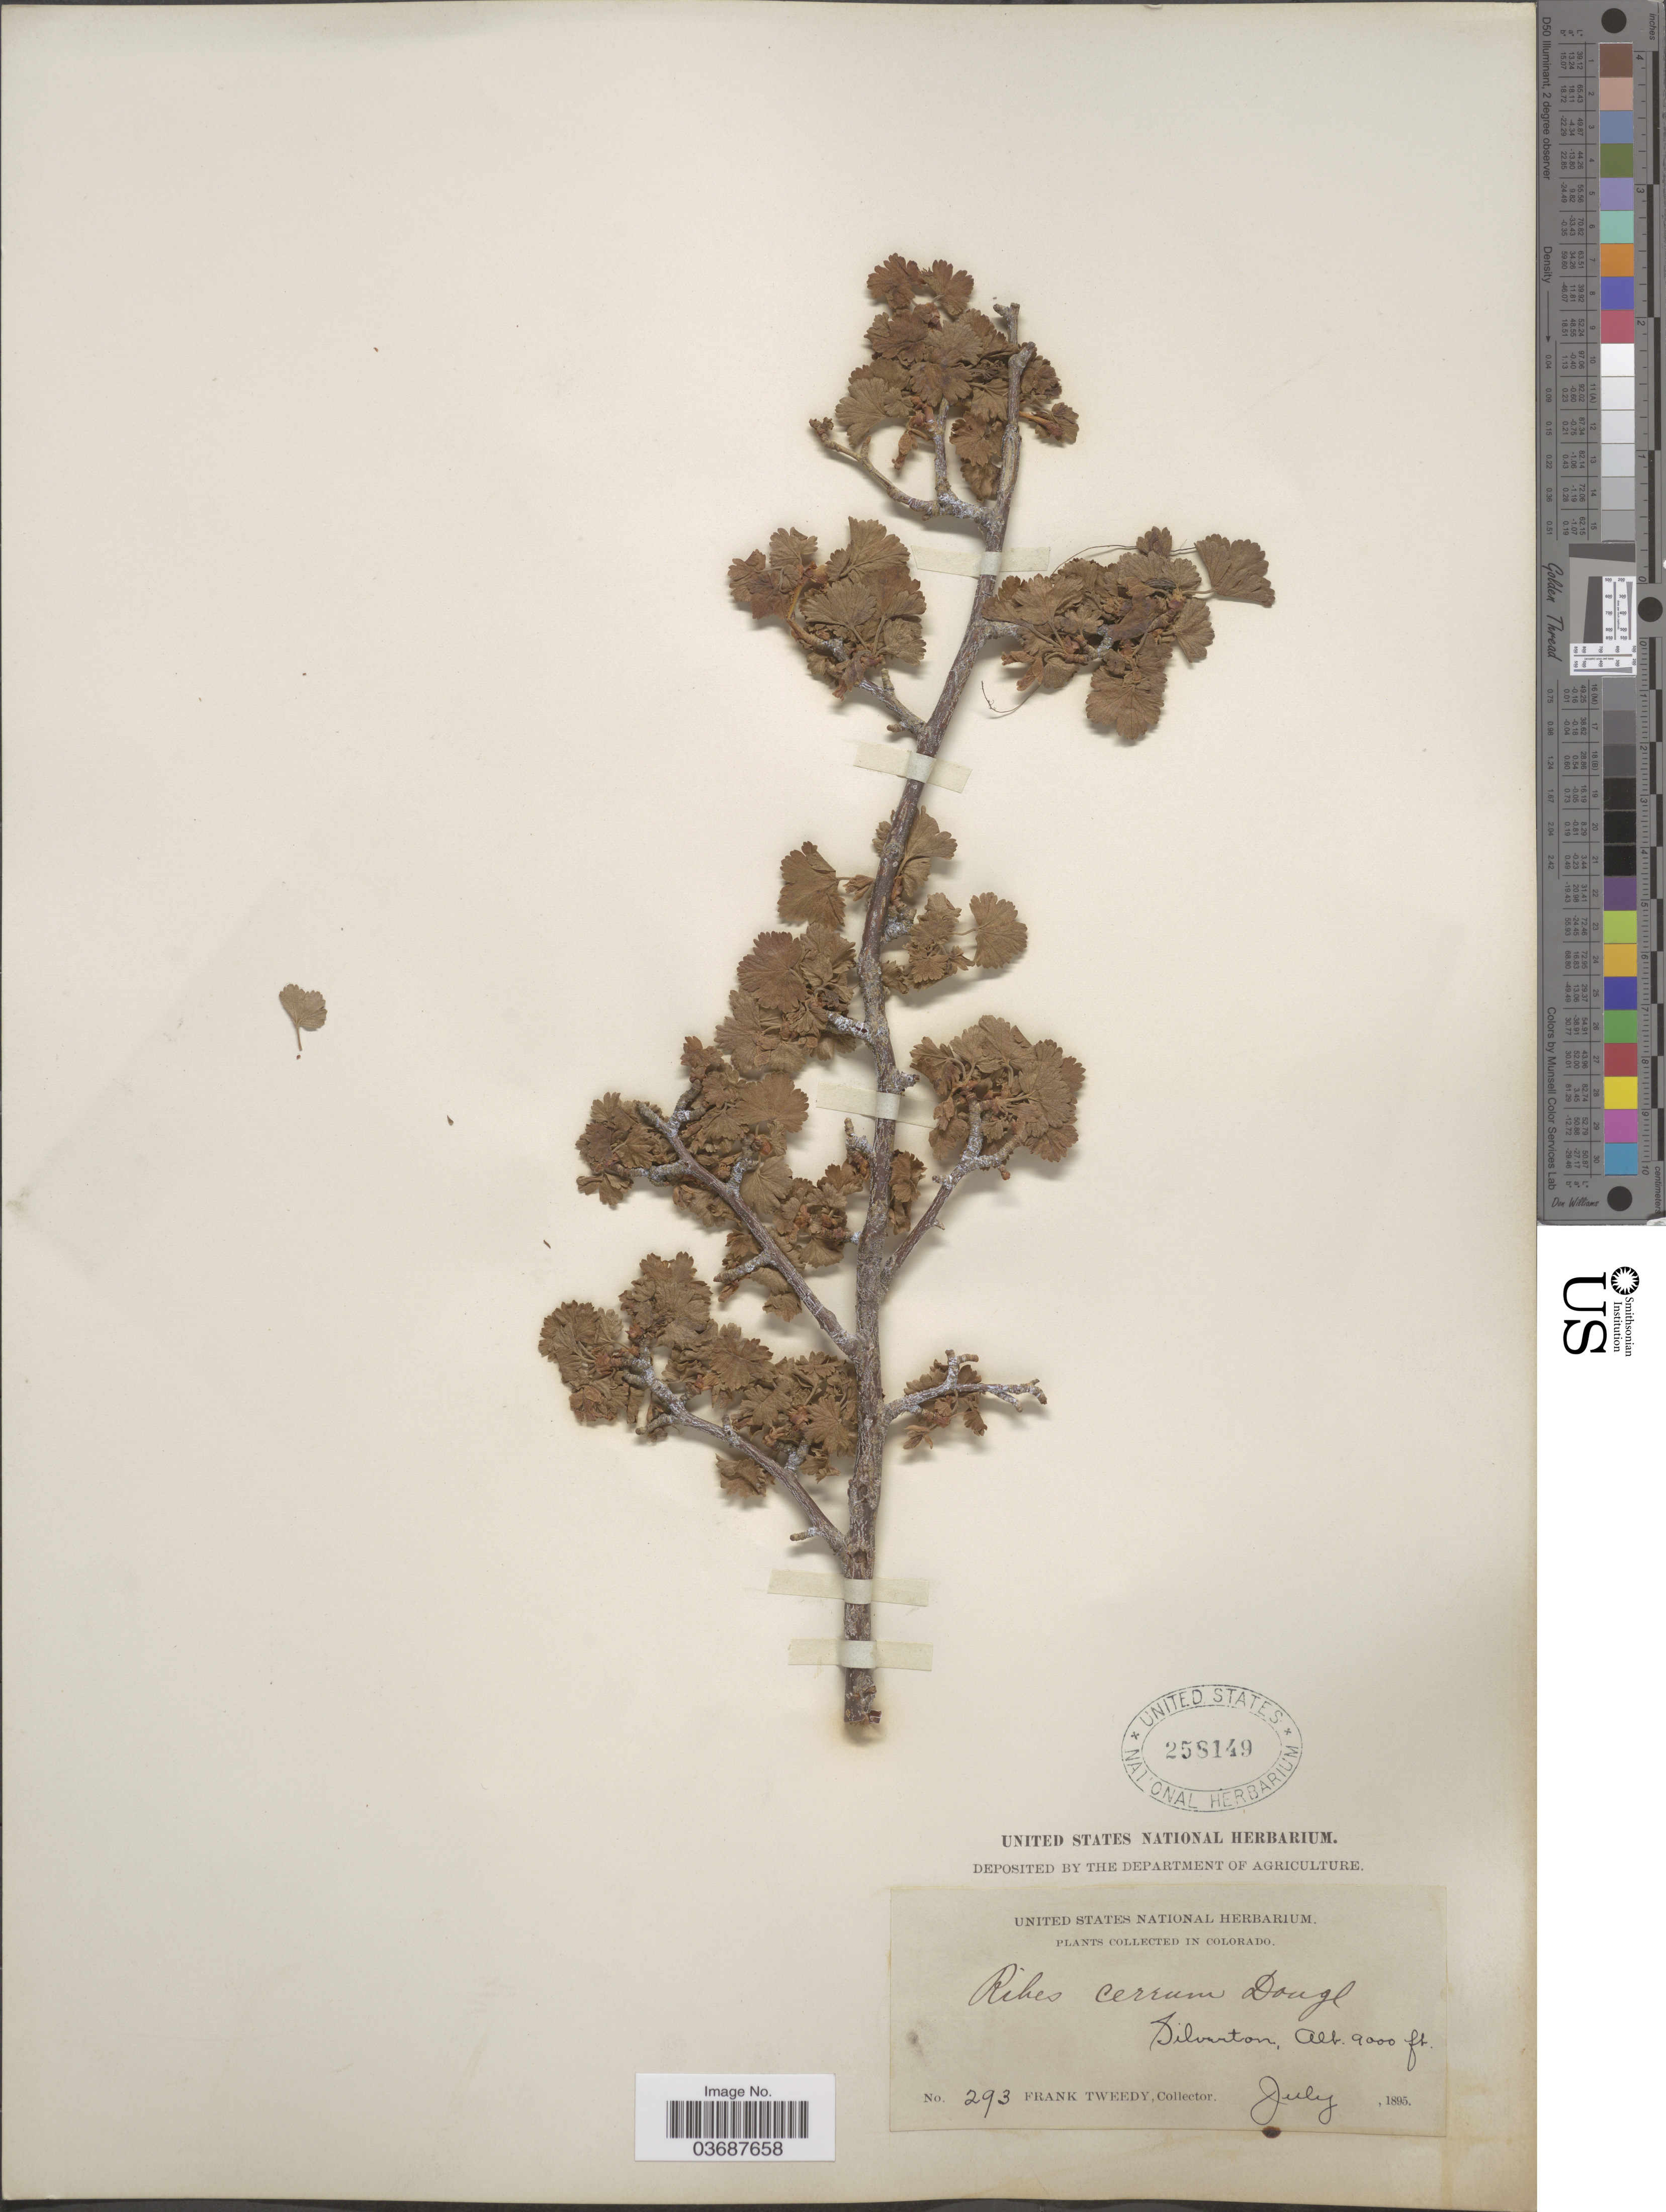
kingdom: Plantae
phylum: Tracheophyta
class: Magnoliopsida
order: Saxifragales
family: Grossulariaceae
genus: Ribes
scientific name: Ribes inebrians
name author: Lindl.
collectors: F. Tweedy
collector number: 293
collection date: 1895-07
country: United States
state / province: Colorado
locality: Silverton.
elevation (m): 2743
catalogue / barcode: US 258149